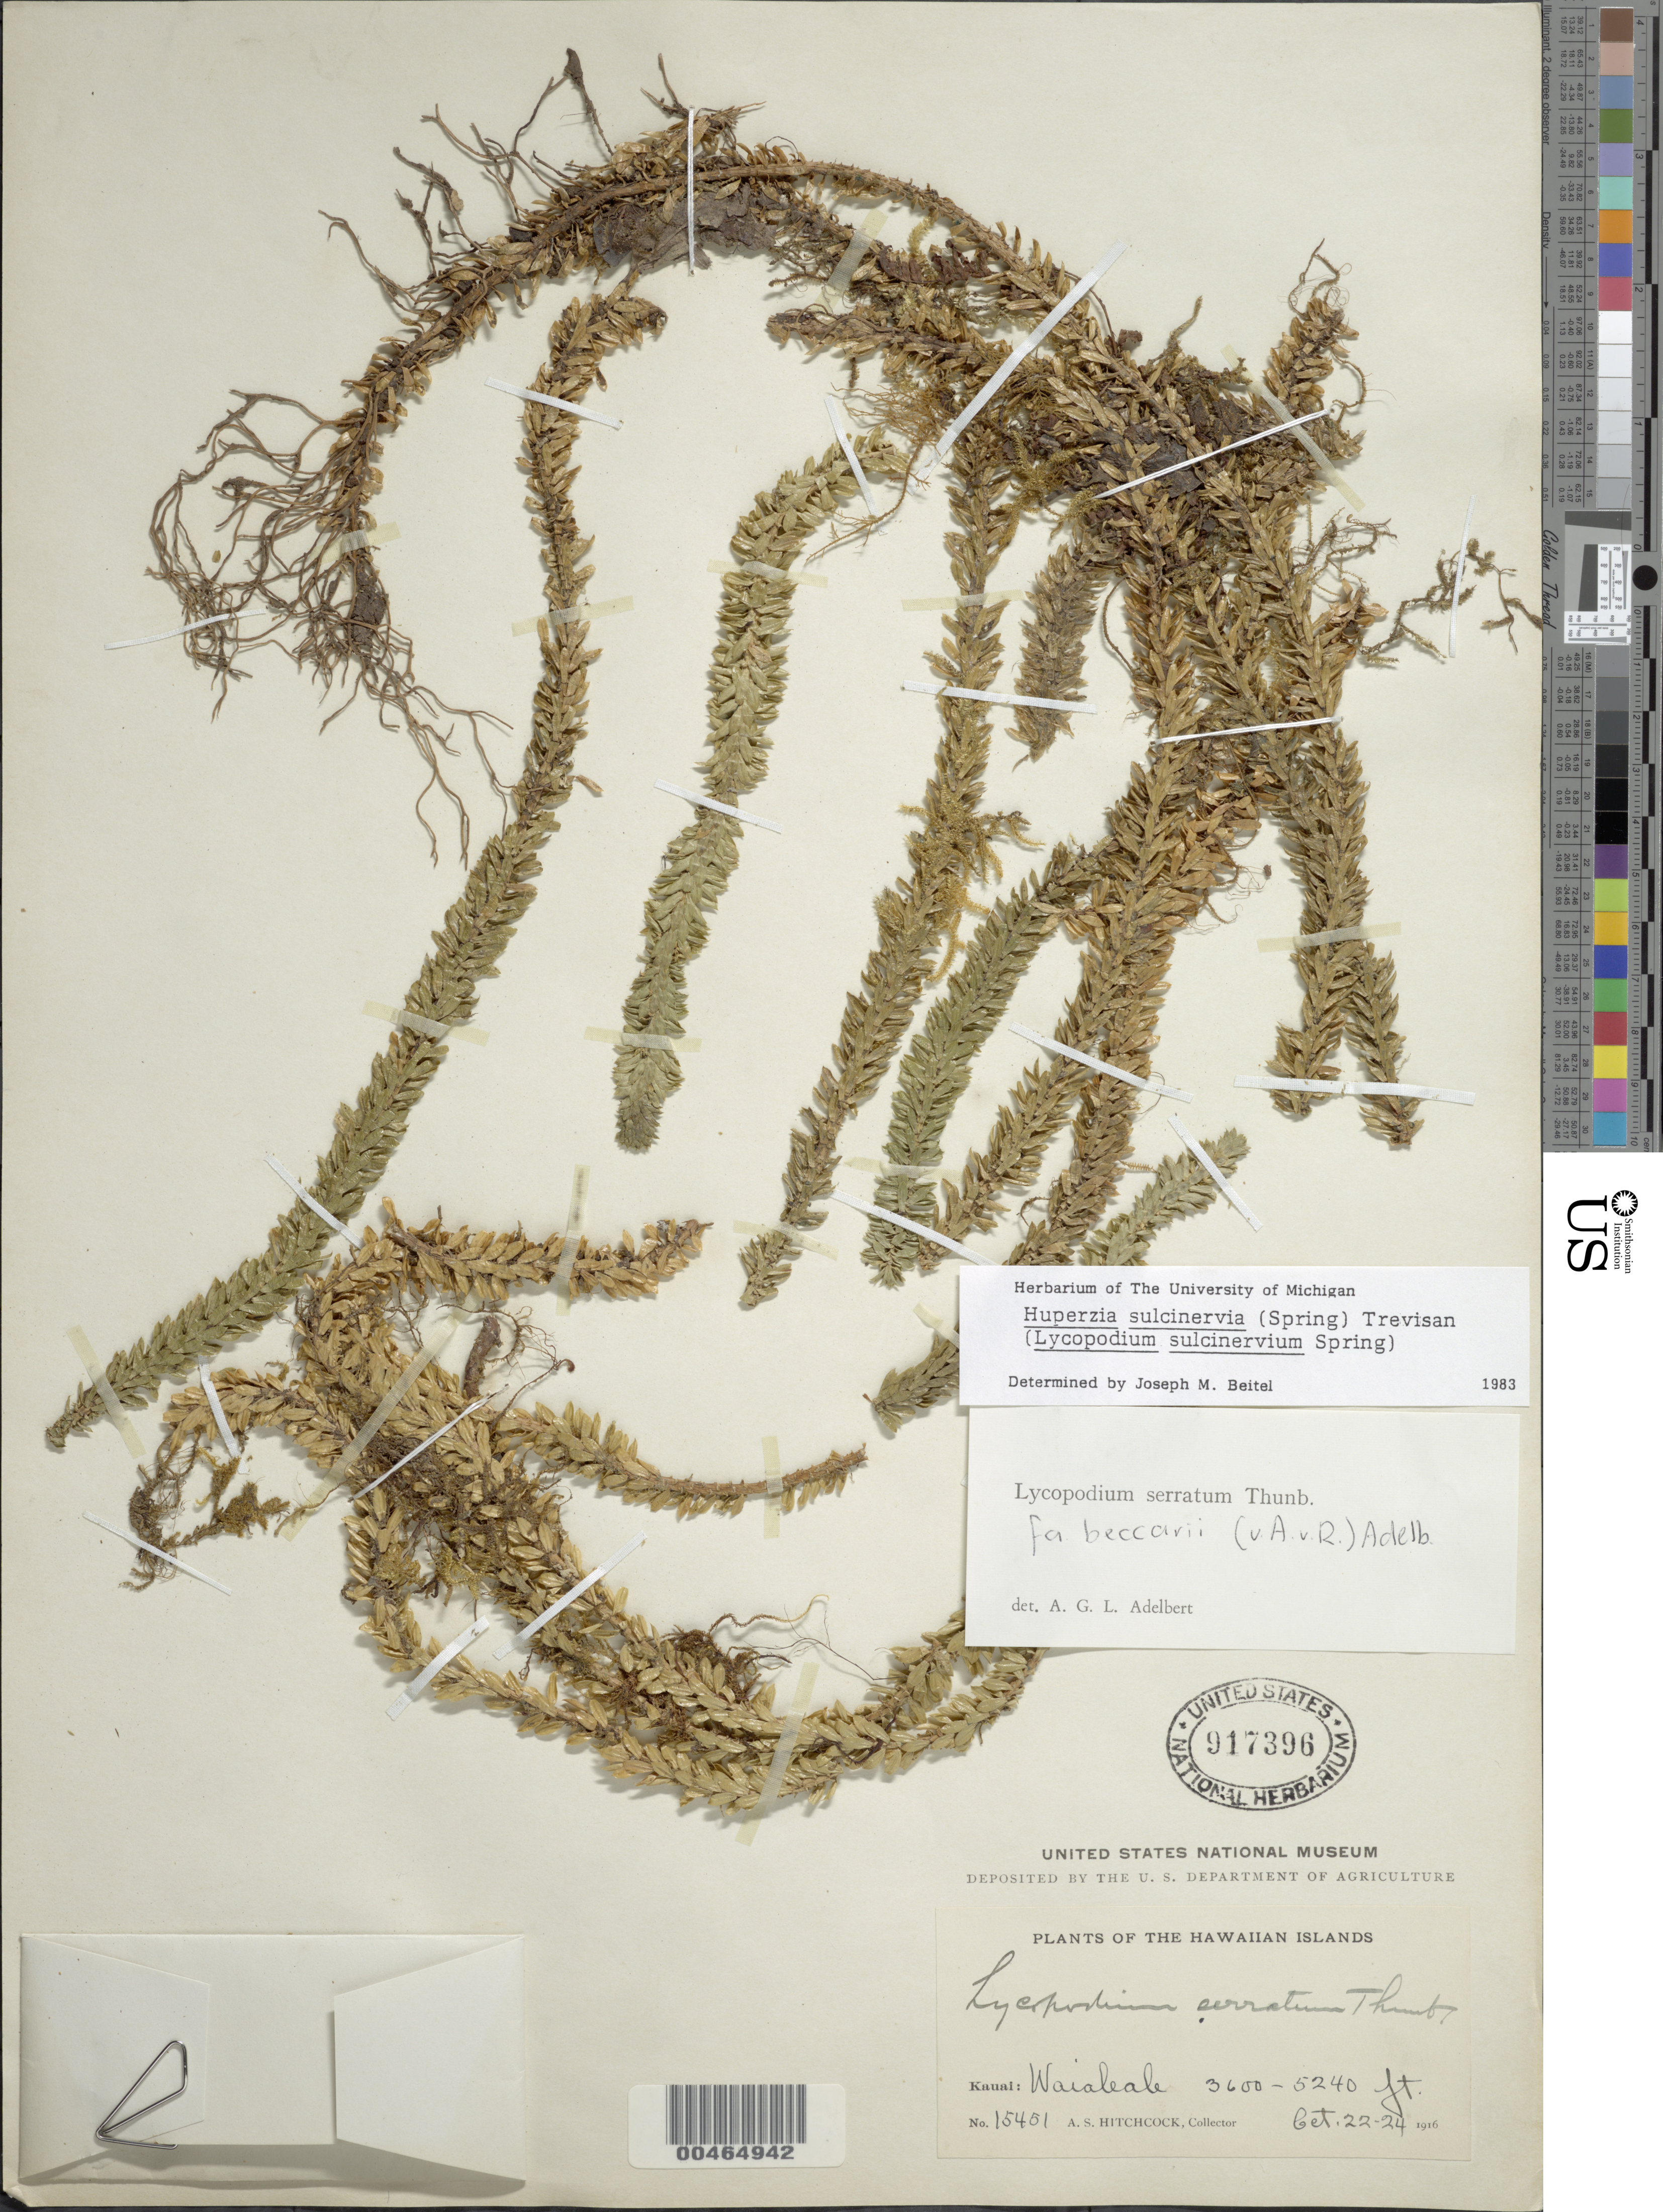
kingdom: Plantae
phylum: Tracheophyta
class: Lycopodiopsida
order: Lycopodiales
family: Lycopodiaceae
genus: Huperzia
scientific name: Huperzia subintegra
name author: (Hillebr.) Beitel & W.H. Wagner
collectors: A. S. Hitchcock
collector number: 15451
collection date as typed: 22 Oct 1916 to 24 Oct 1916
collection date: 1916-10-22/1916-10-24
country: United States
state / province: Hawaii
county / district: Kauai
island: Kaua'i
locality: Waialeale, Kauai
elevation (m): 1097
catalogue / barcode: US 917396